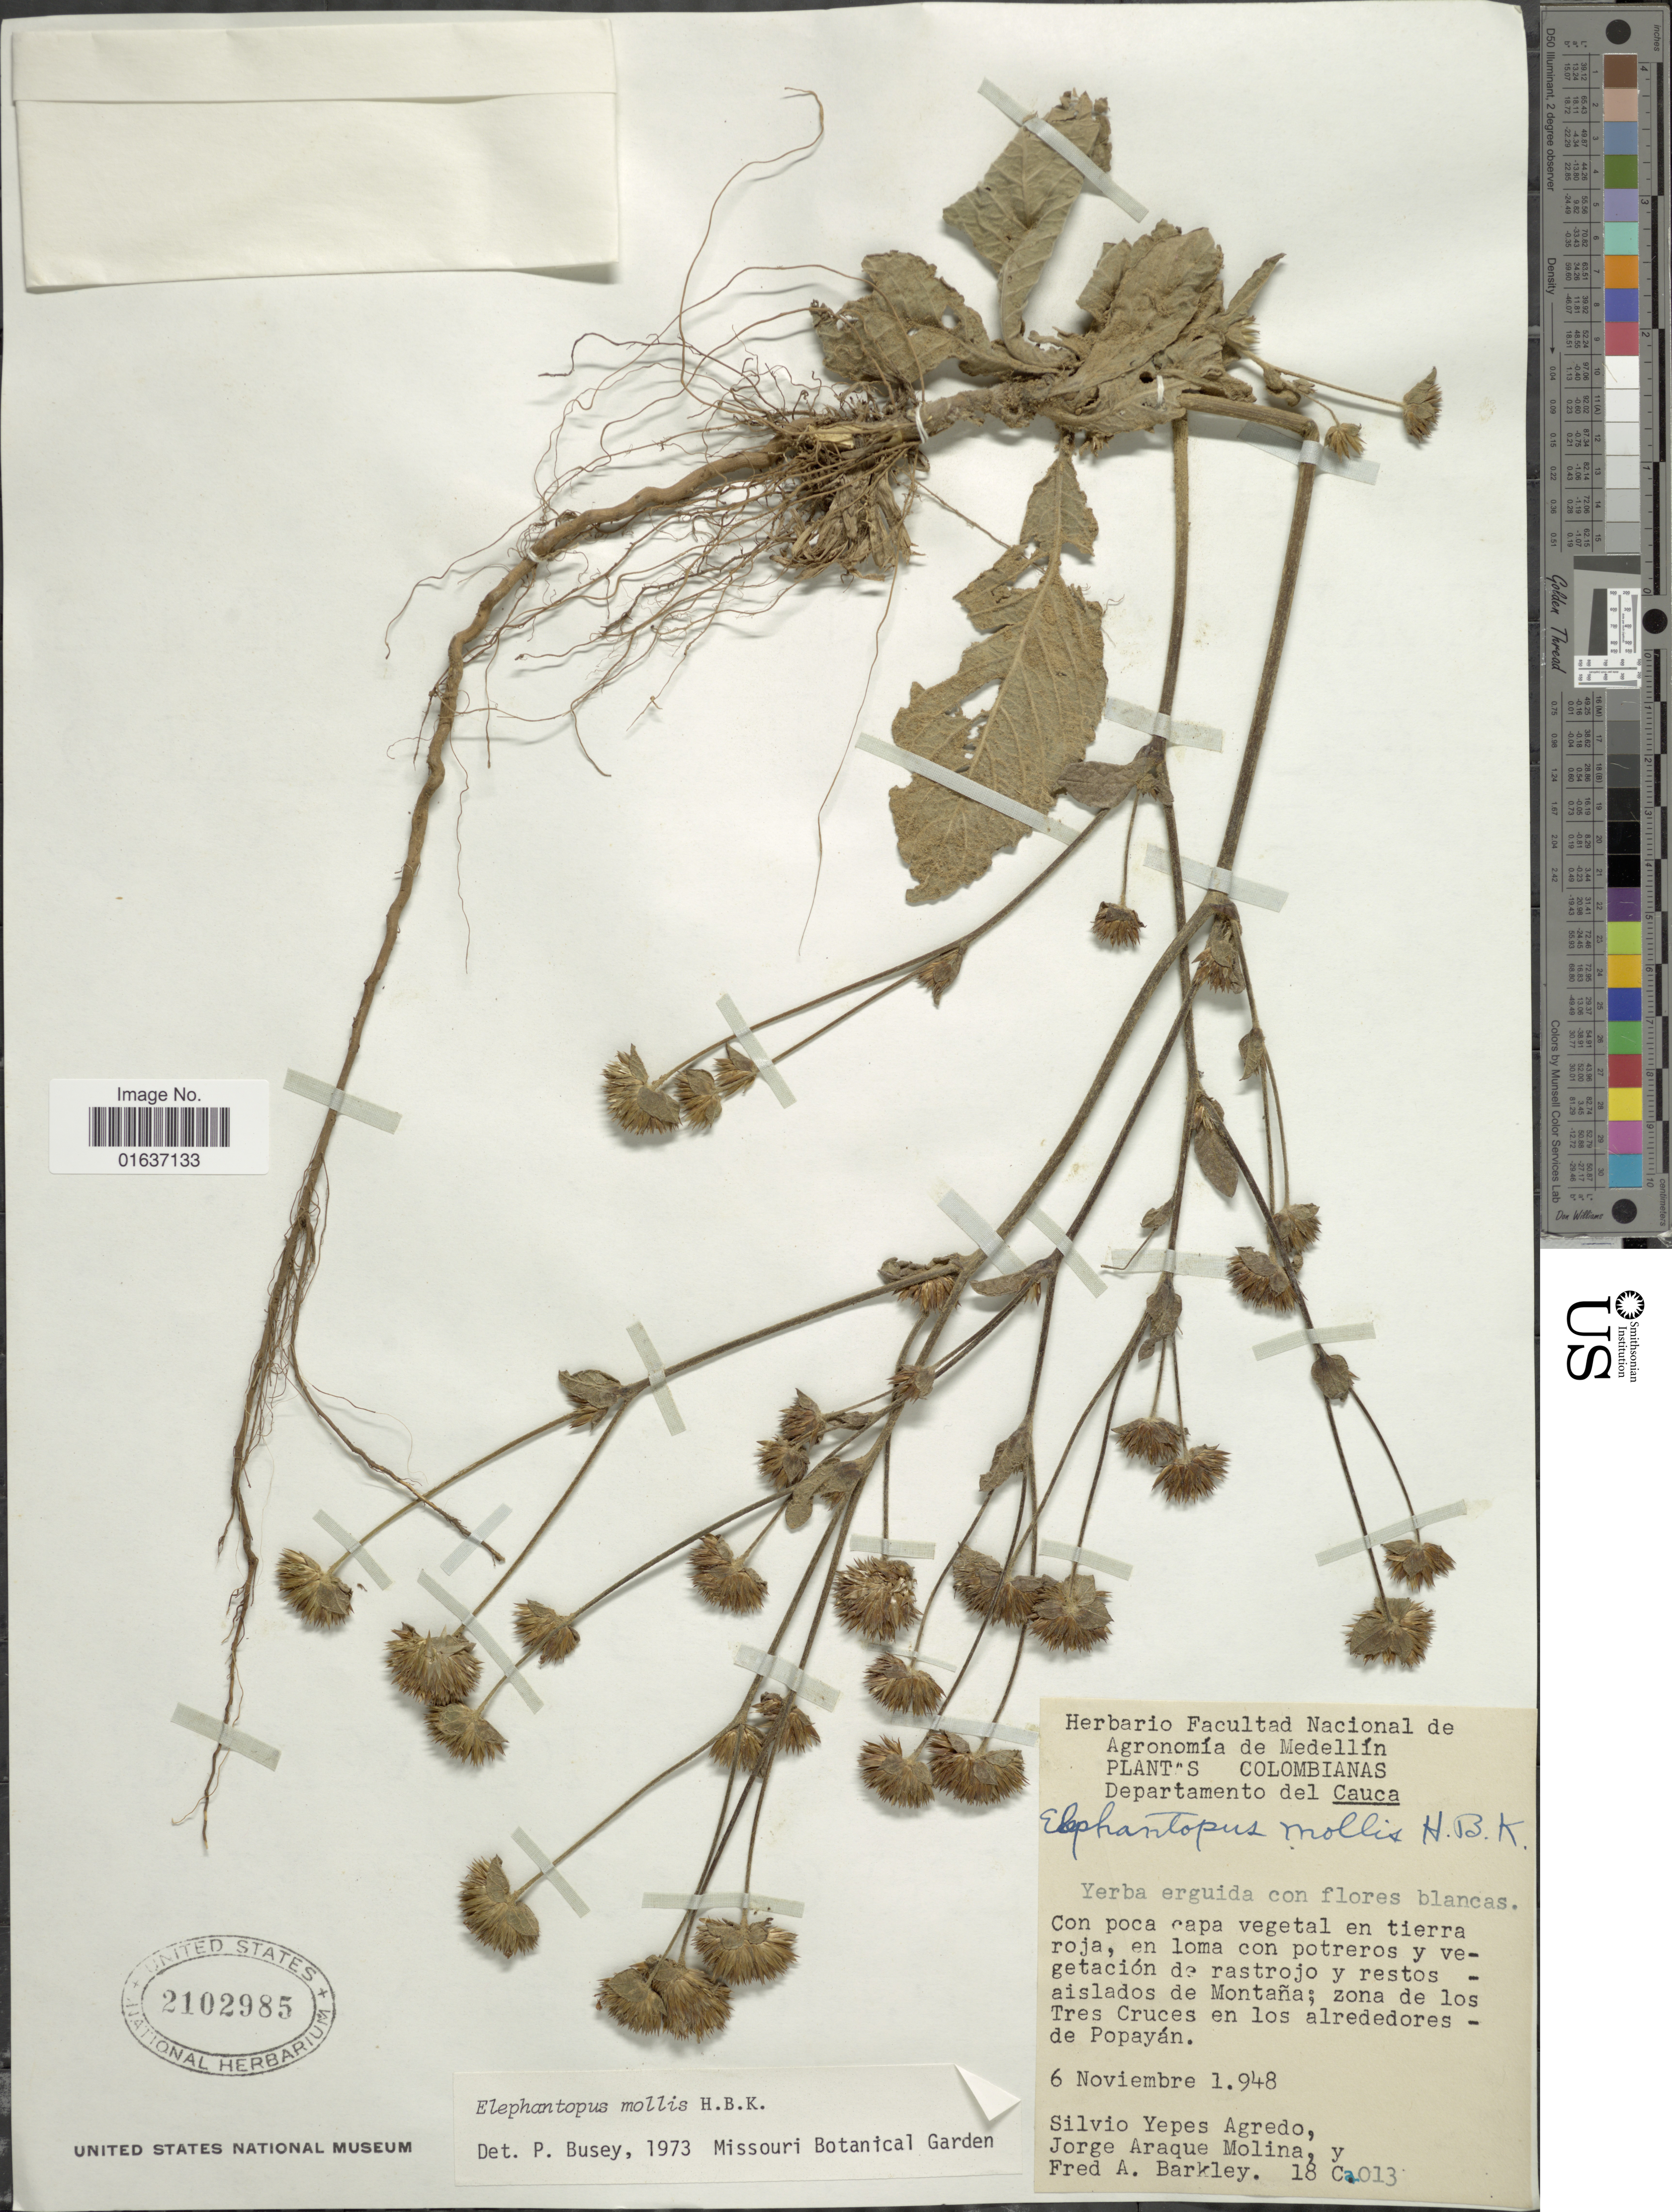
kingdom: Plantae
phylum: Tracheophyta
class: Magnoliopsida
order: Asterales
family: Asteraceae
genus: Elephantopus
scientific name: Elephantopus mollis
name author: Kunth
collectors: S. Yepes-Agredo, J. Araque Molina & F. A. Barkley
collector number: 18Ca013*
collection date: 1948-11-06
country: Colombia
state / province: Cauca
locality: Department del Cauca, con poca capa vegetal en tierra rojam en loma con potreros y vegetación de rastrojo y restos aislados de Montaña; zona de los Tres Cruces en los arededores de Popayán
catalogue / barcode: US 2102985